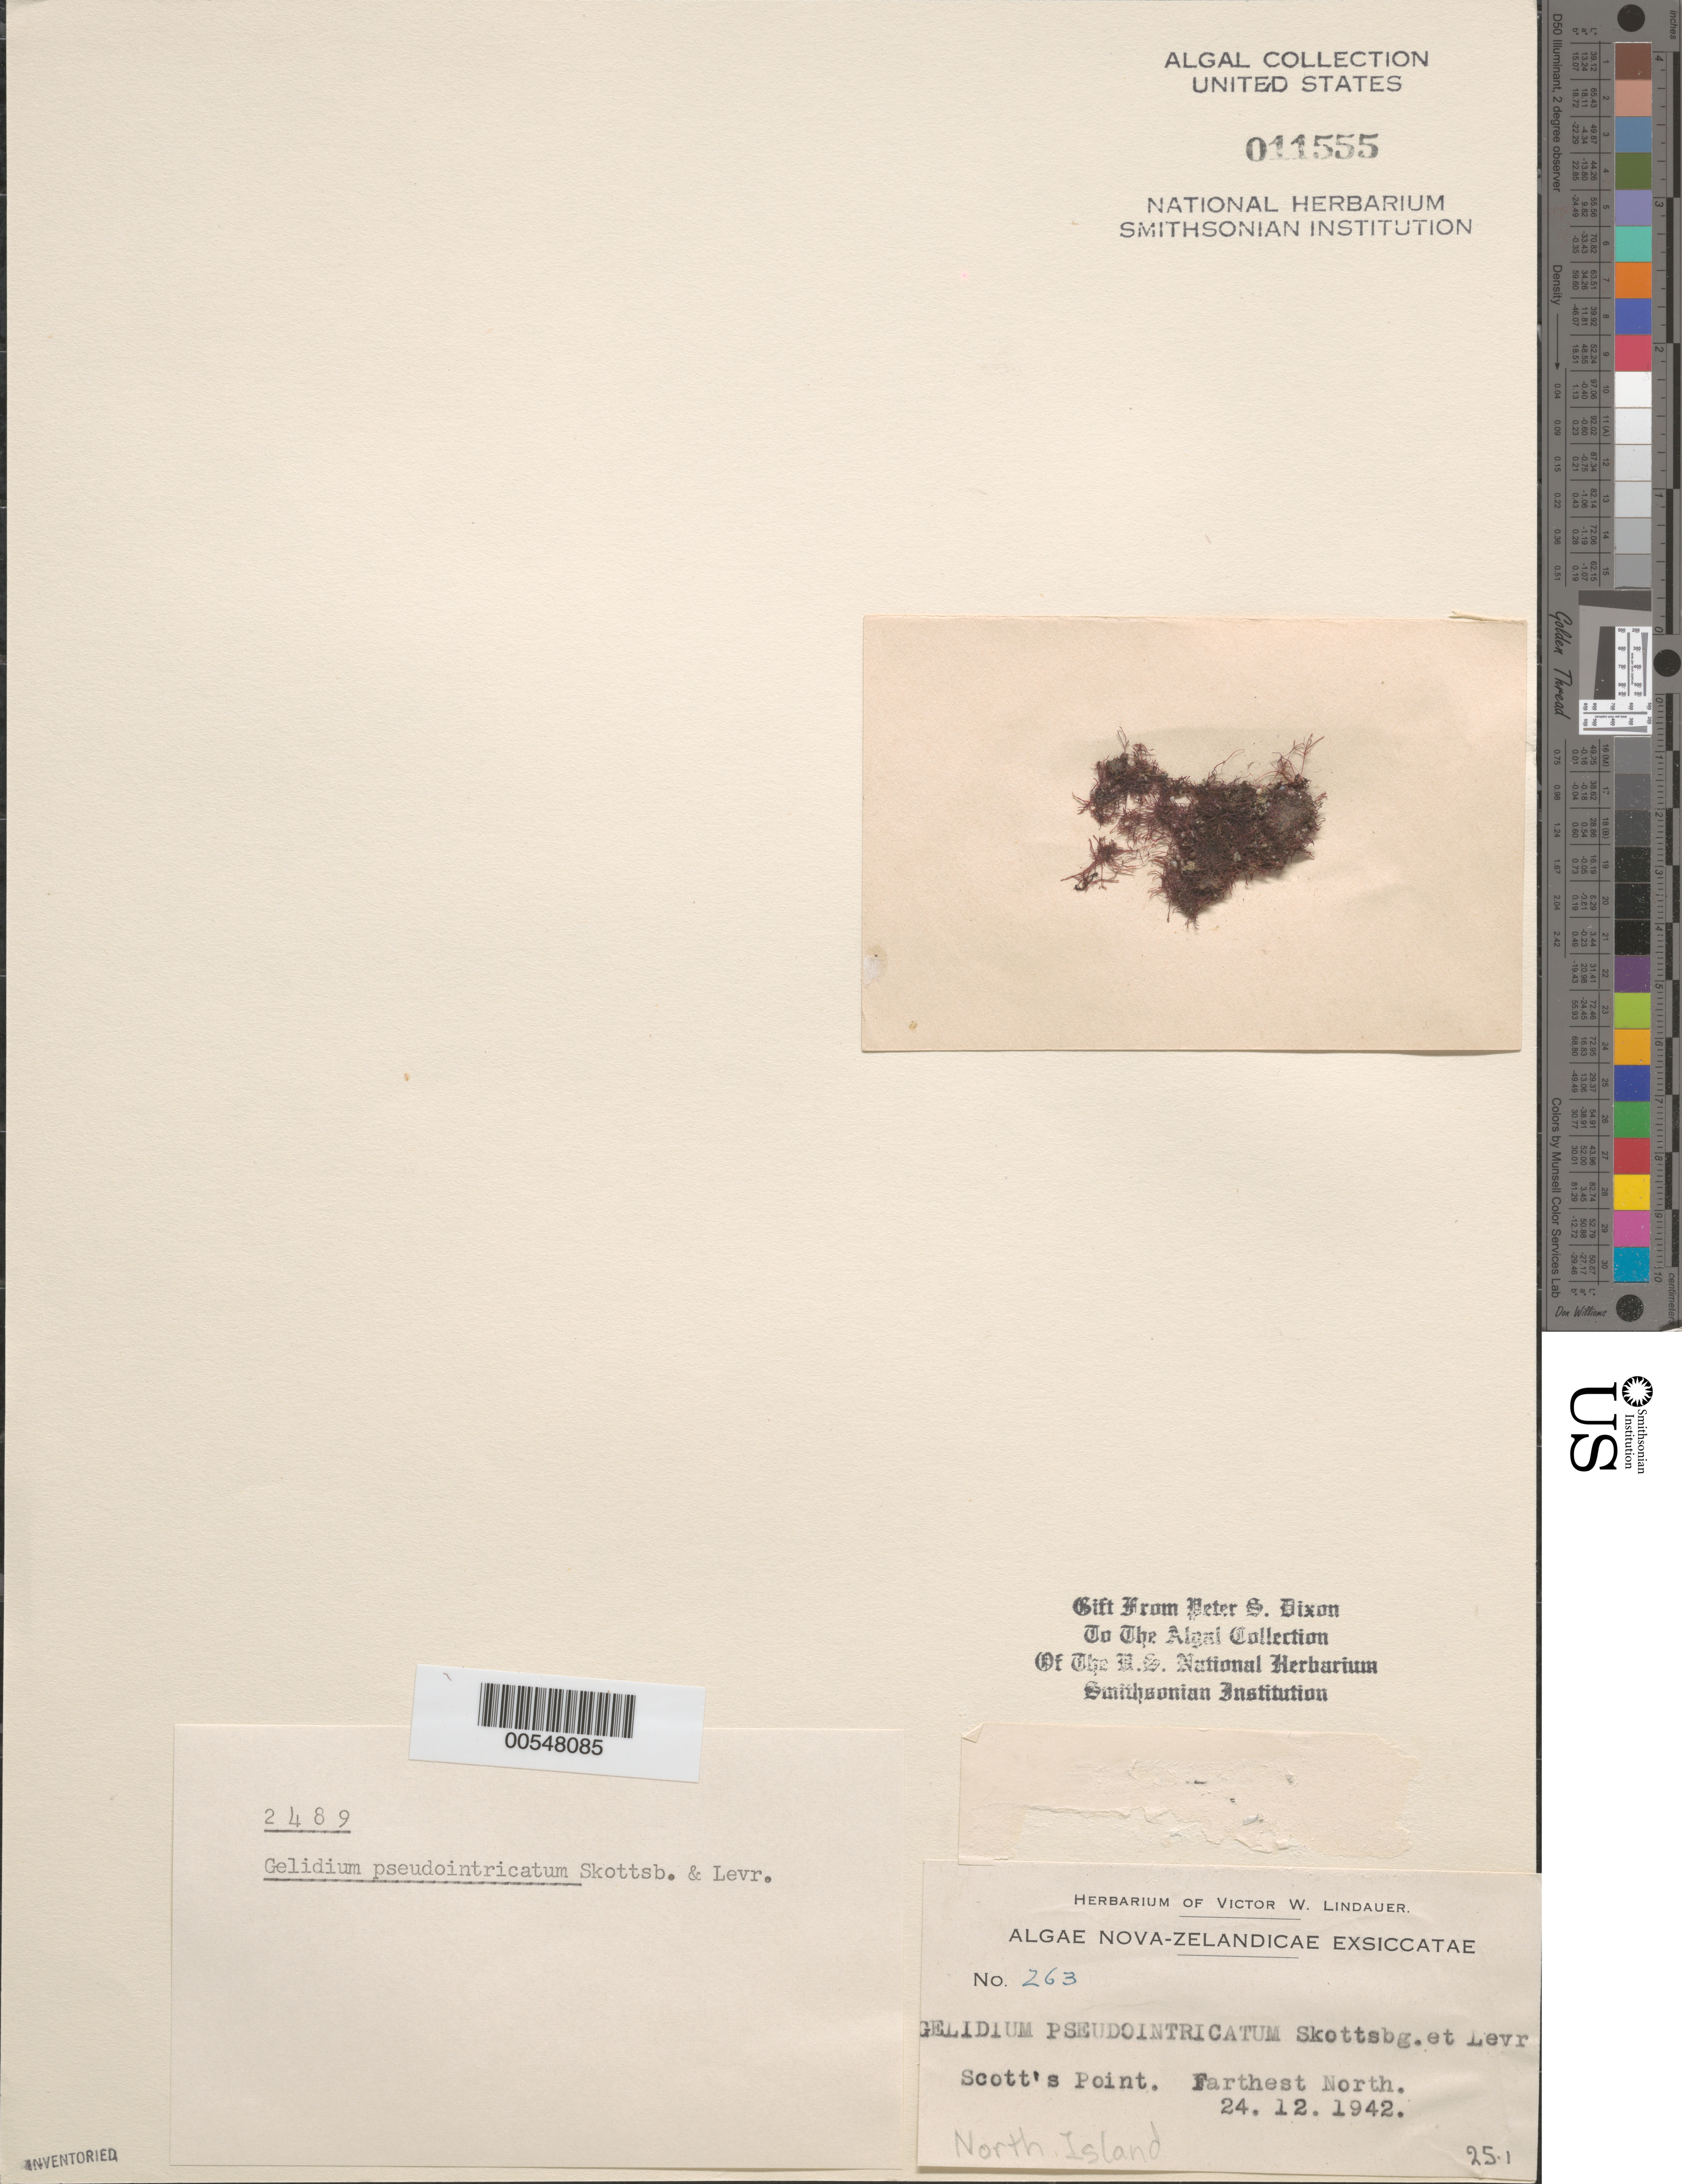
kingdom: Plantae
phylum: Rhodophyta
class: Florideophyceae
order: Gelidiales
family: Gelidiaceae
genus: Gelidium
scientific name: Gelidium pseudointricatum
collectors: V. Lindauer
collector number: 263 & PSD 2489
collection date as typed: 24 Dec 1942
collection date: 1942-12-24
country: New Zealand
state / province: Northland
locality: Scott's point, farthest north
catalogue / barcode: US 11555